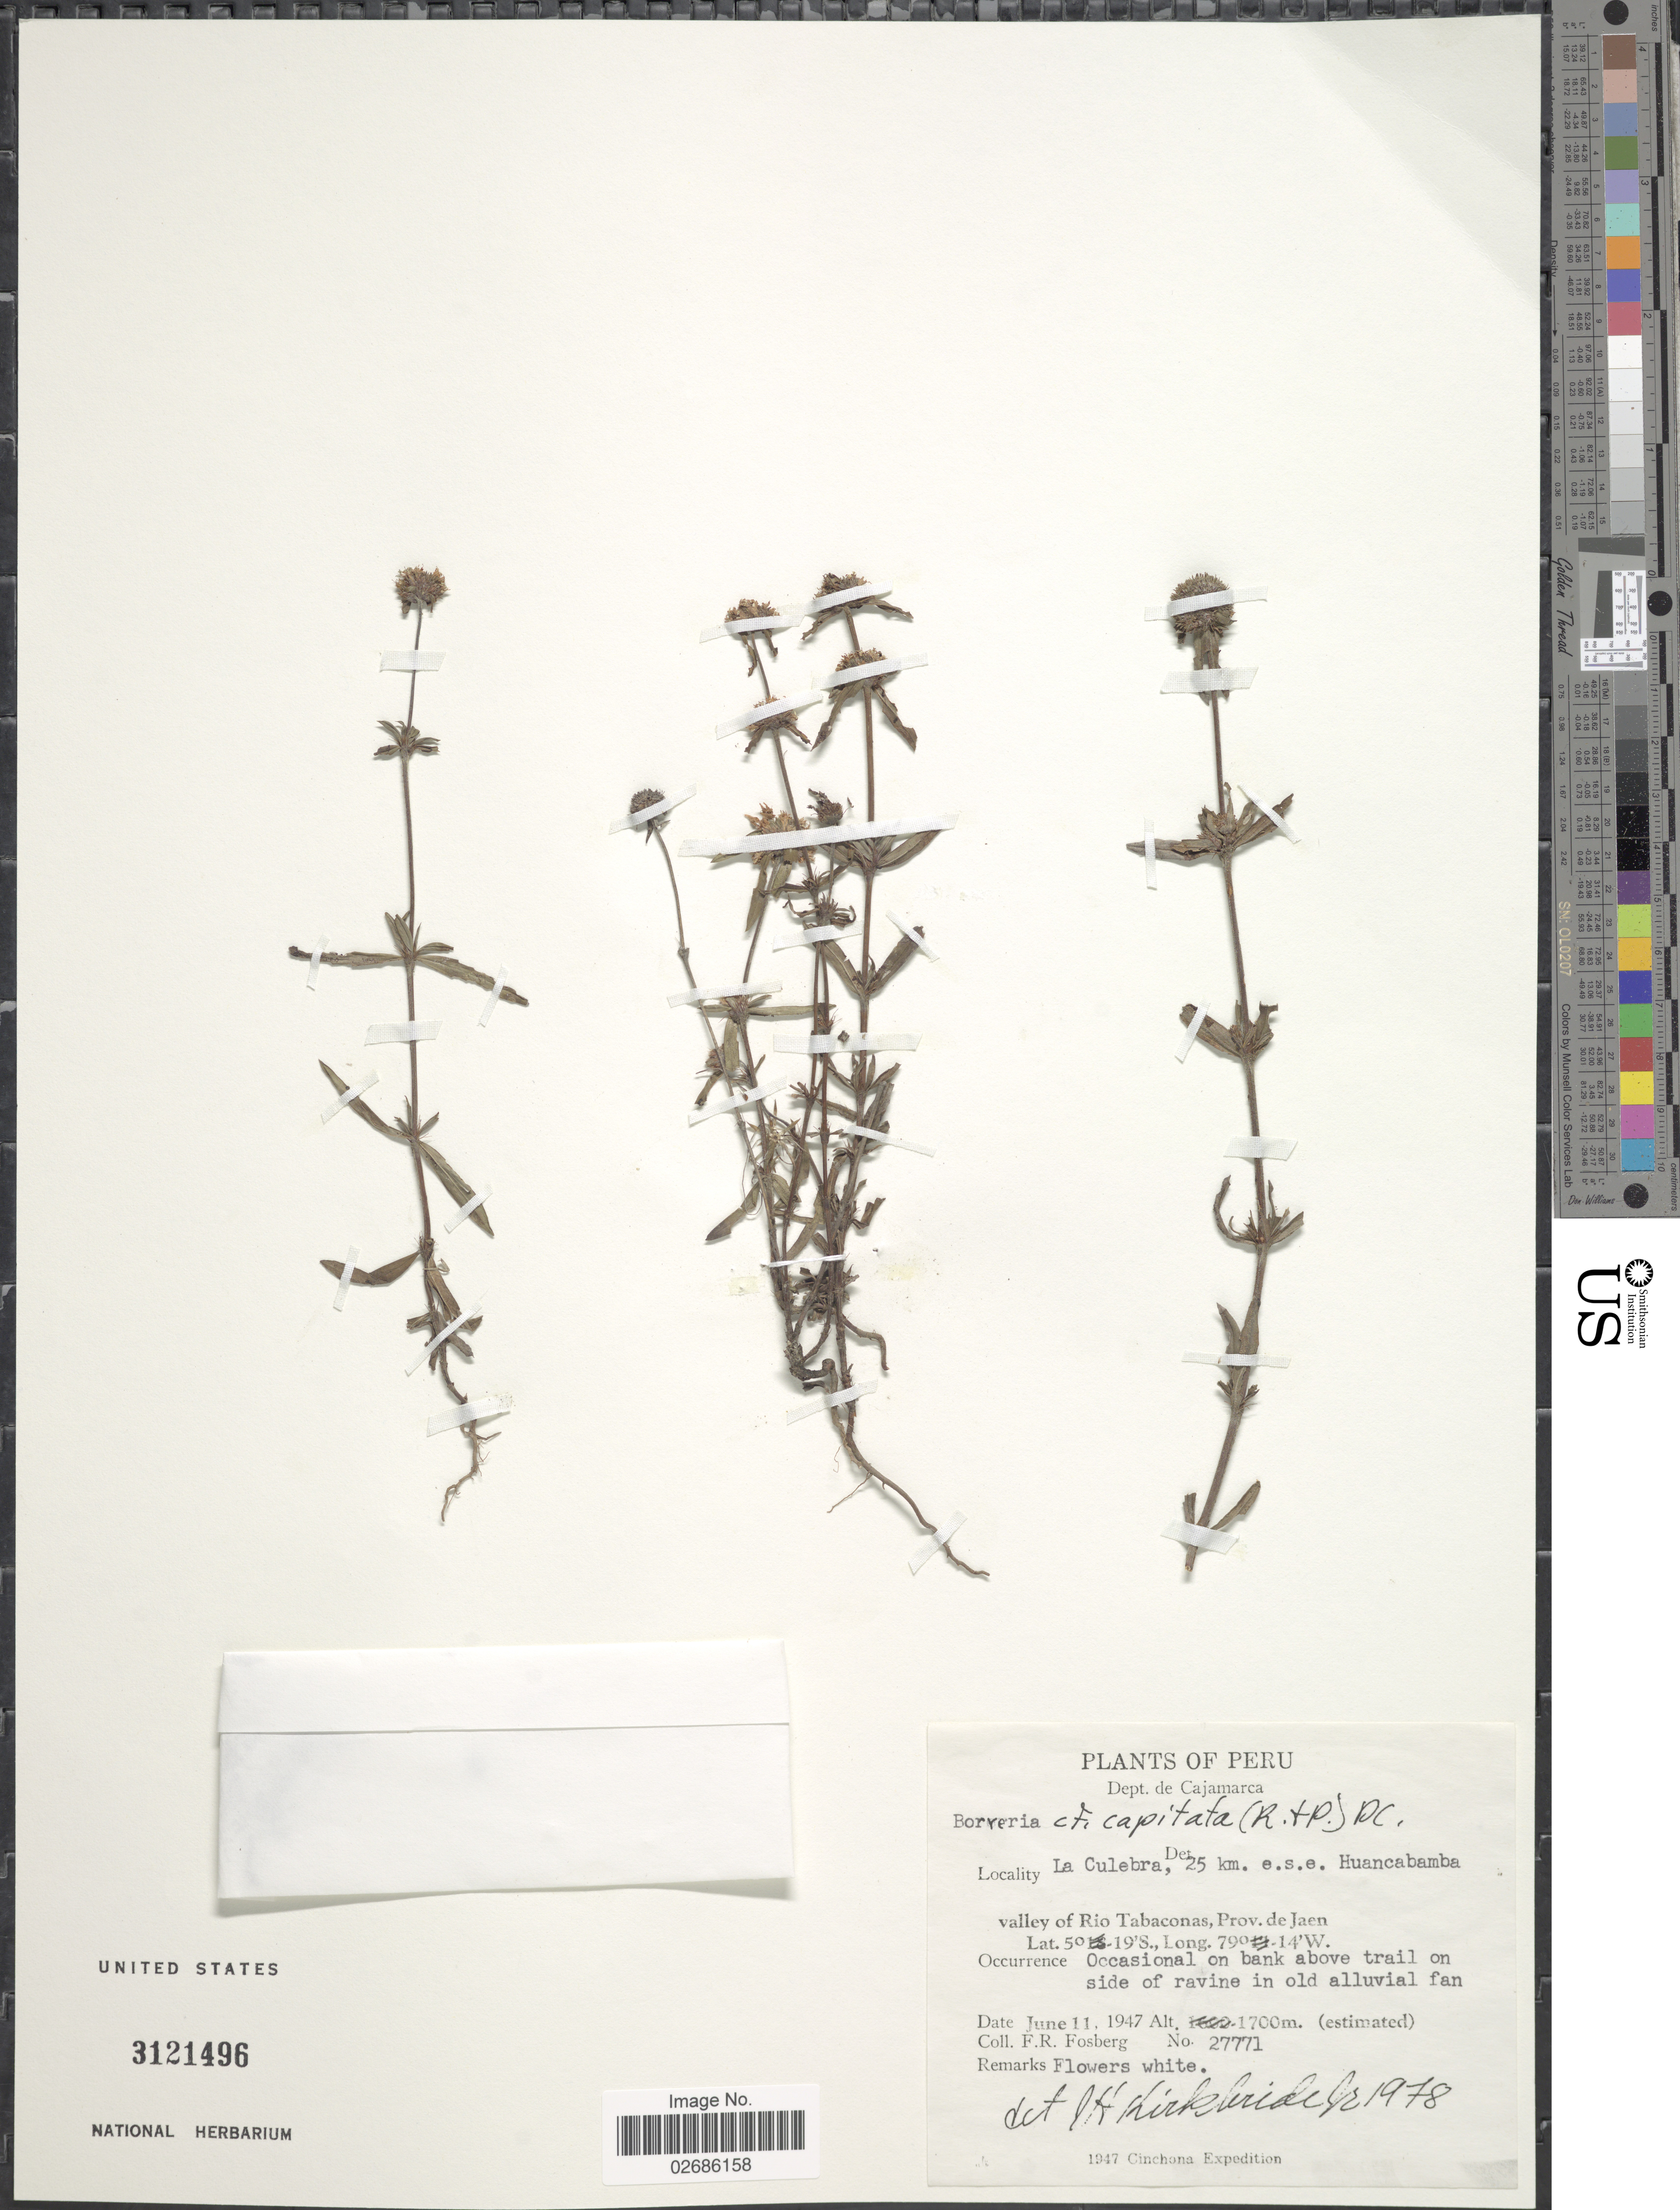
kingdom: Plantae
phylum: Tracheophyta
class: Magnoliopsida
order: Gentianales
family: Rubiaceae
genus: Borreria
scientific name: Borreria capitata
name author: (Ruiz & Pav.) DC.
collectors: F. R. Fosberg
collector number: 27771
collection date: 1947-06-11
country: Peru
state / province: Cajamarca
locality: Dept. de Cajamarca. La Culebra, 25 km. e.s.e. Huancabamba valley of Rio Tabaconas, Prov. de Jaen.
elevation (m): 1700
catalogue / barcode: US 3121496